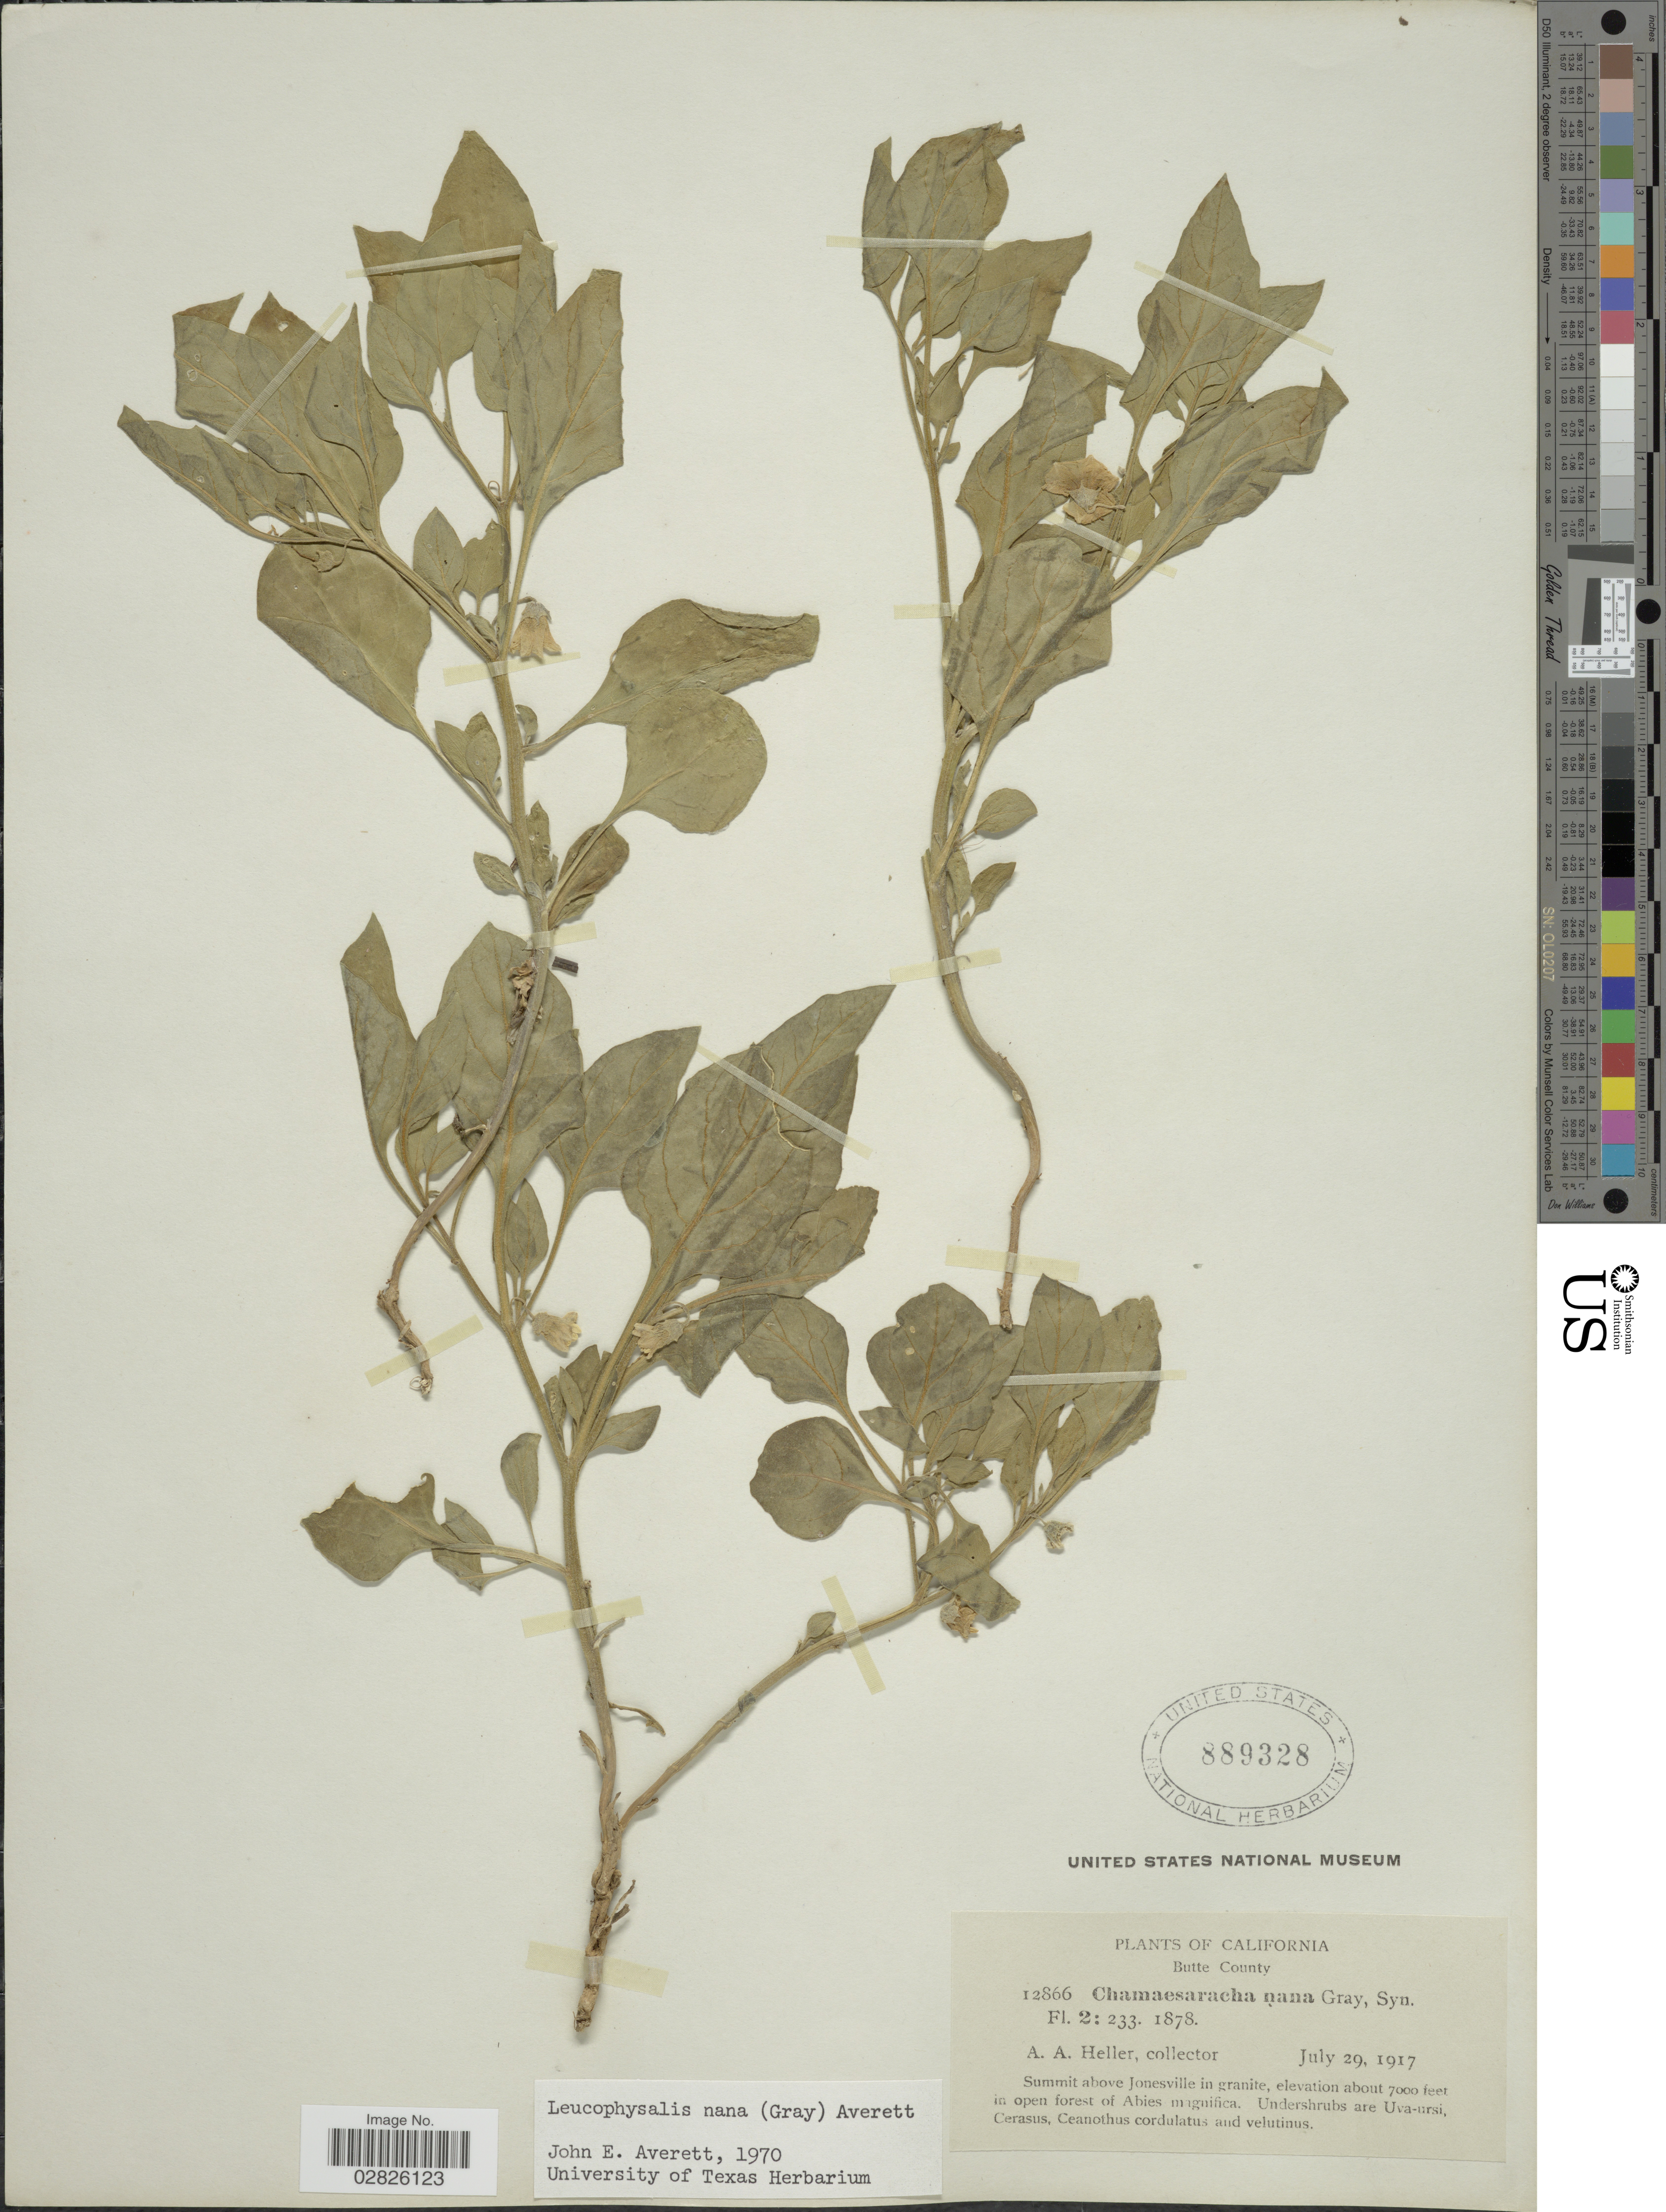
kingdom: Plantae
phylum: Tracheophyta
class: Magnoliopsida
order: Solanales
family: Solanaceae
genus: Leucophysalis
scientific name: Leucophysalis nana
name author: (A. Gray) Averett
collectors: A. A. Heller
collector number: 12866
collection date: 1917-07-29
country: United States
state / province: California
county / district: Butte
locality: Butte County. Summit above Jonesville in granite.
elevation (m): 2134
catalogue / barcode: US 889328